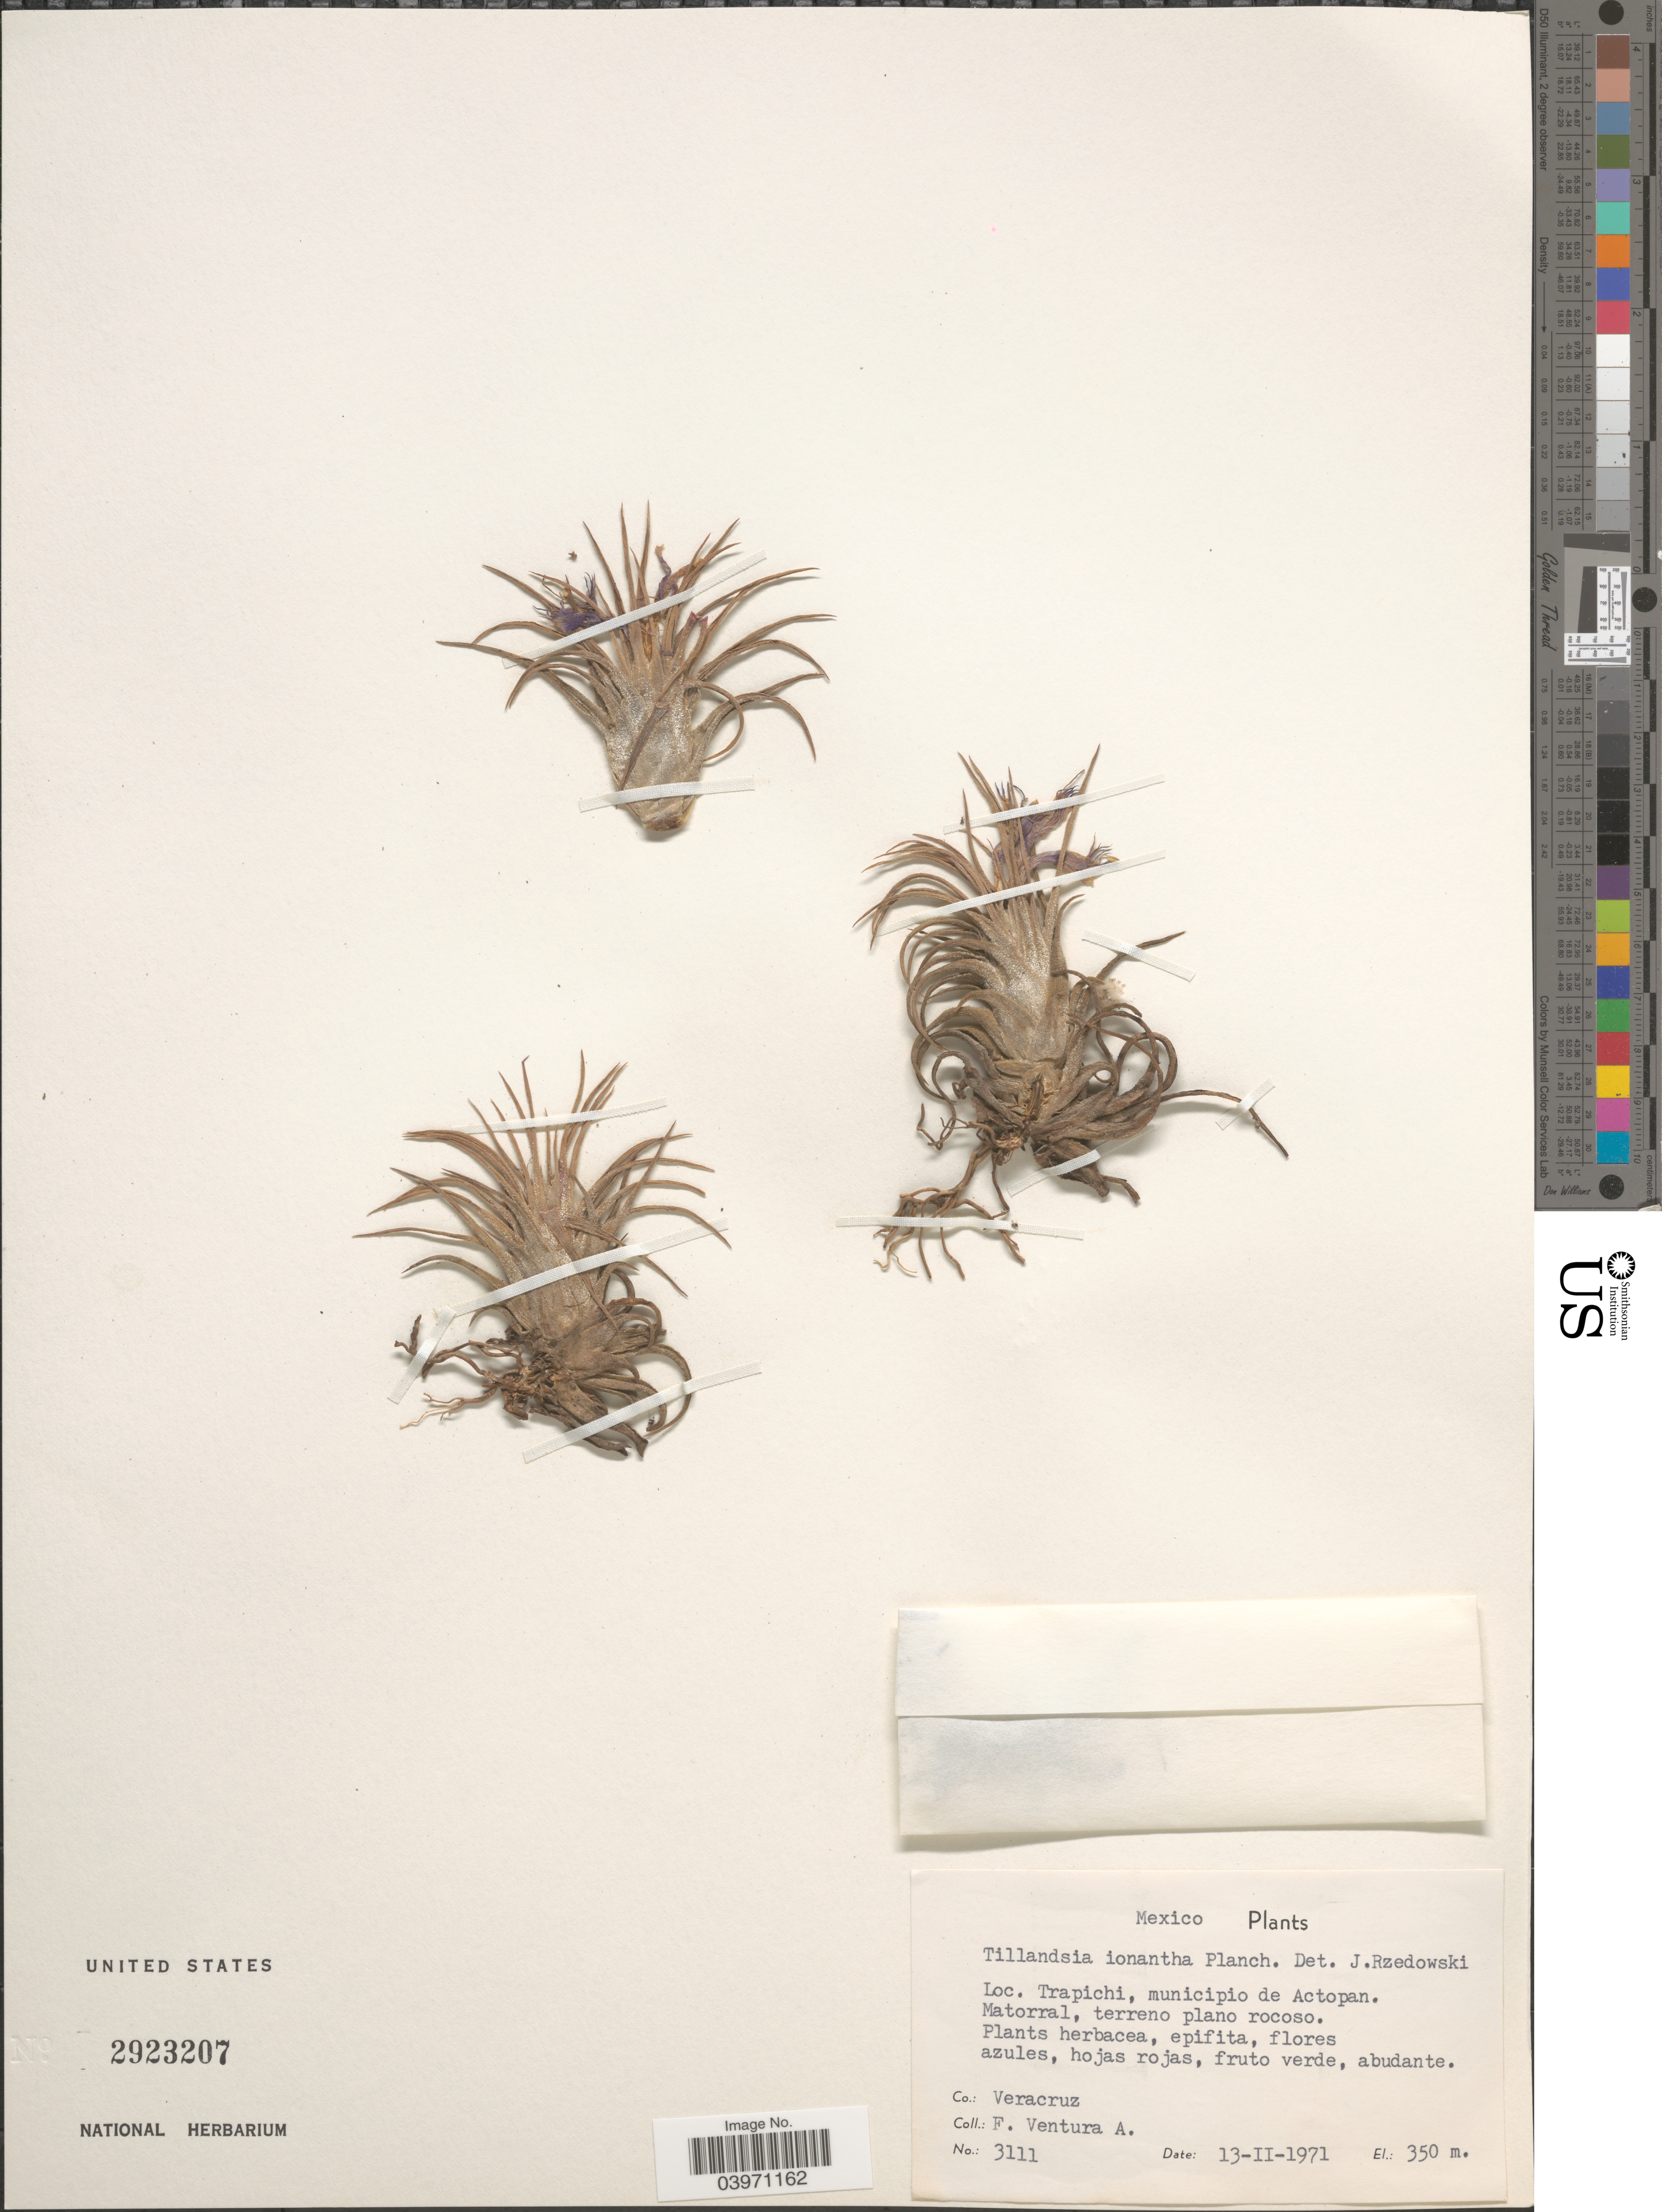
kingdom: Plantae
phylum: Tracheophyta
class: Liliopsida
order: Poales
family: Bromeliaceae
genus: Tillandsia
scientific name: Tillandsia ionantha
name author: Planch.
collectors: F. Ventura A.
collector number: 3111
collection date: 1971-02-13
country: Mexico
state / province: Veracruz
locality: Trapichi, municipio de Actopan. Co.: Veracruz.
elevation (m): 350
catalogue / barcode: US 2923207